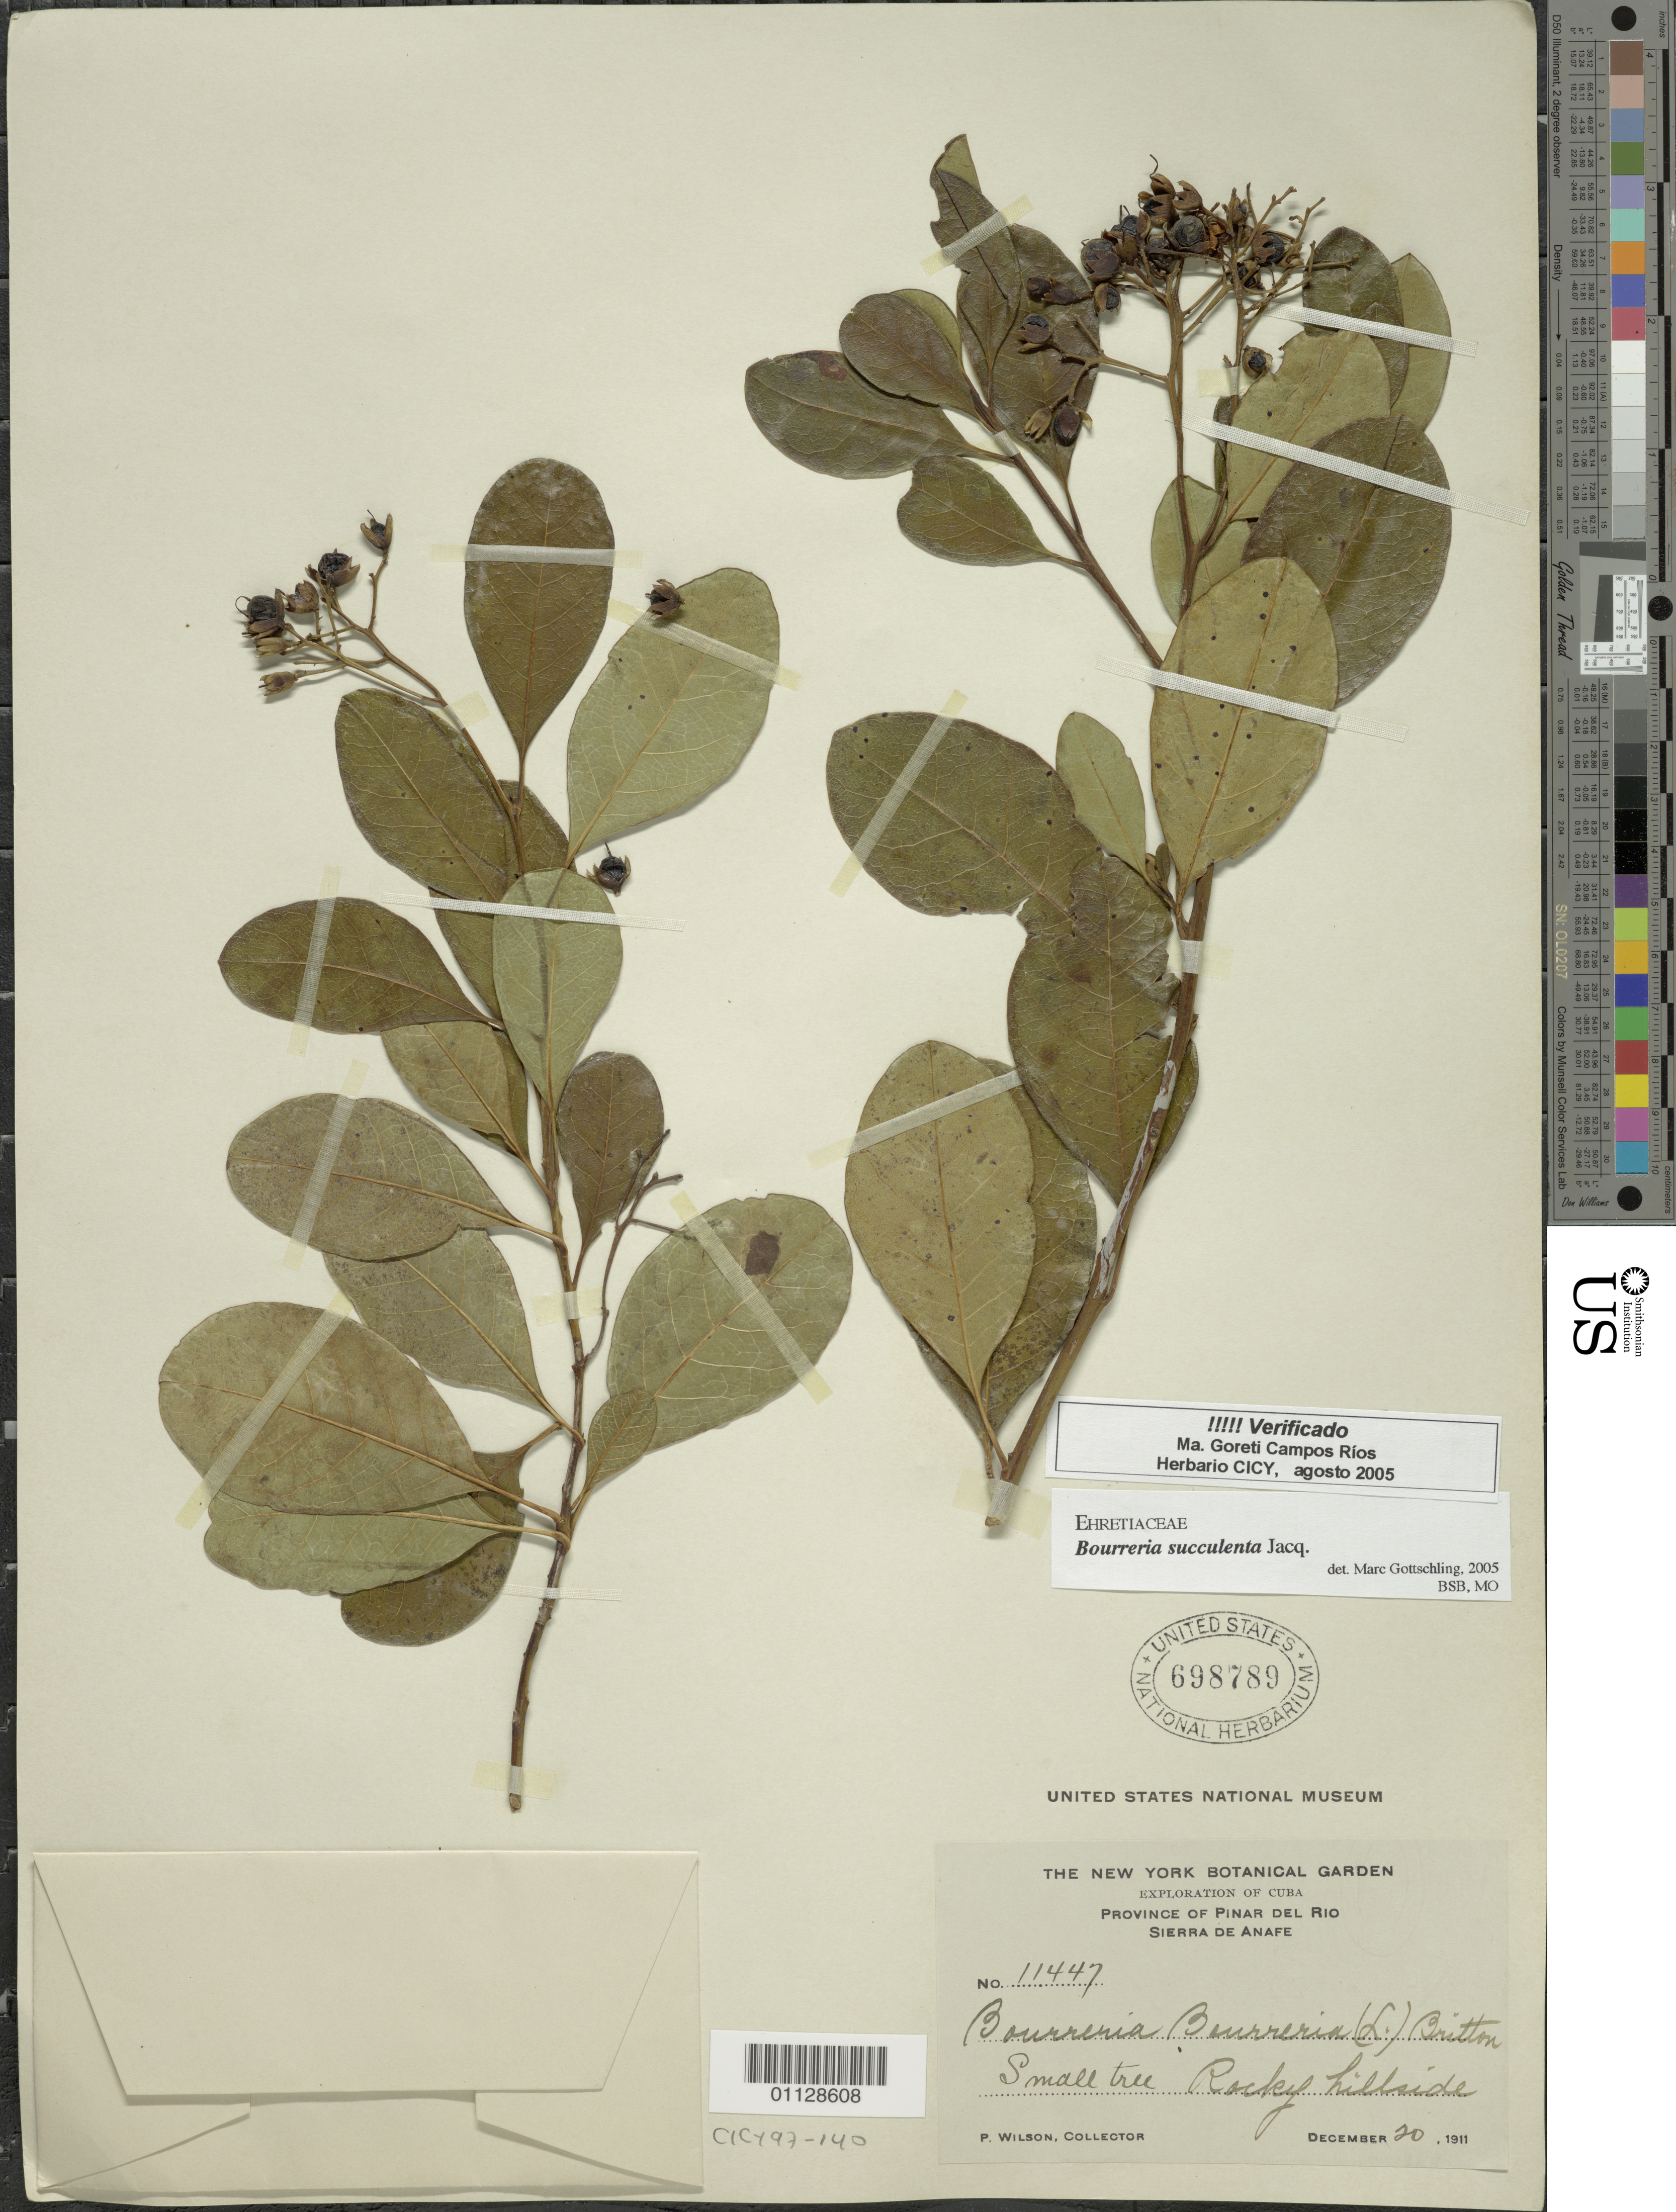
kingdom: Plantae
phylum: Tracheophyta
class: Magnoliopsida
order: Boraginales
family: Ehretiaceae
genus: Bourreria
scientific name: Bourreria succulenta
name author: Jacq.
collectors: P. Wilson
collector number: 11447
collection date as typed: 20 Dec 1911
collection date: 1911-12-20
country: Cuba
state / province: Pinar del Rio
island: Cuba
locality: Sierra de Anafe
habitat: rocky hillside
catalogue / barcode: US 698789